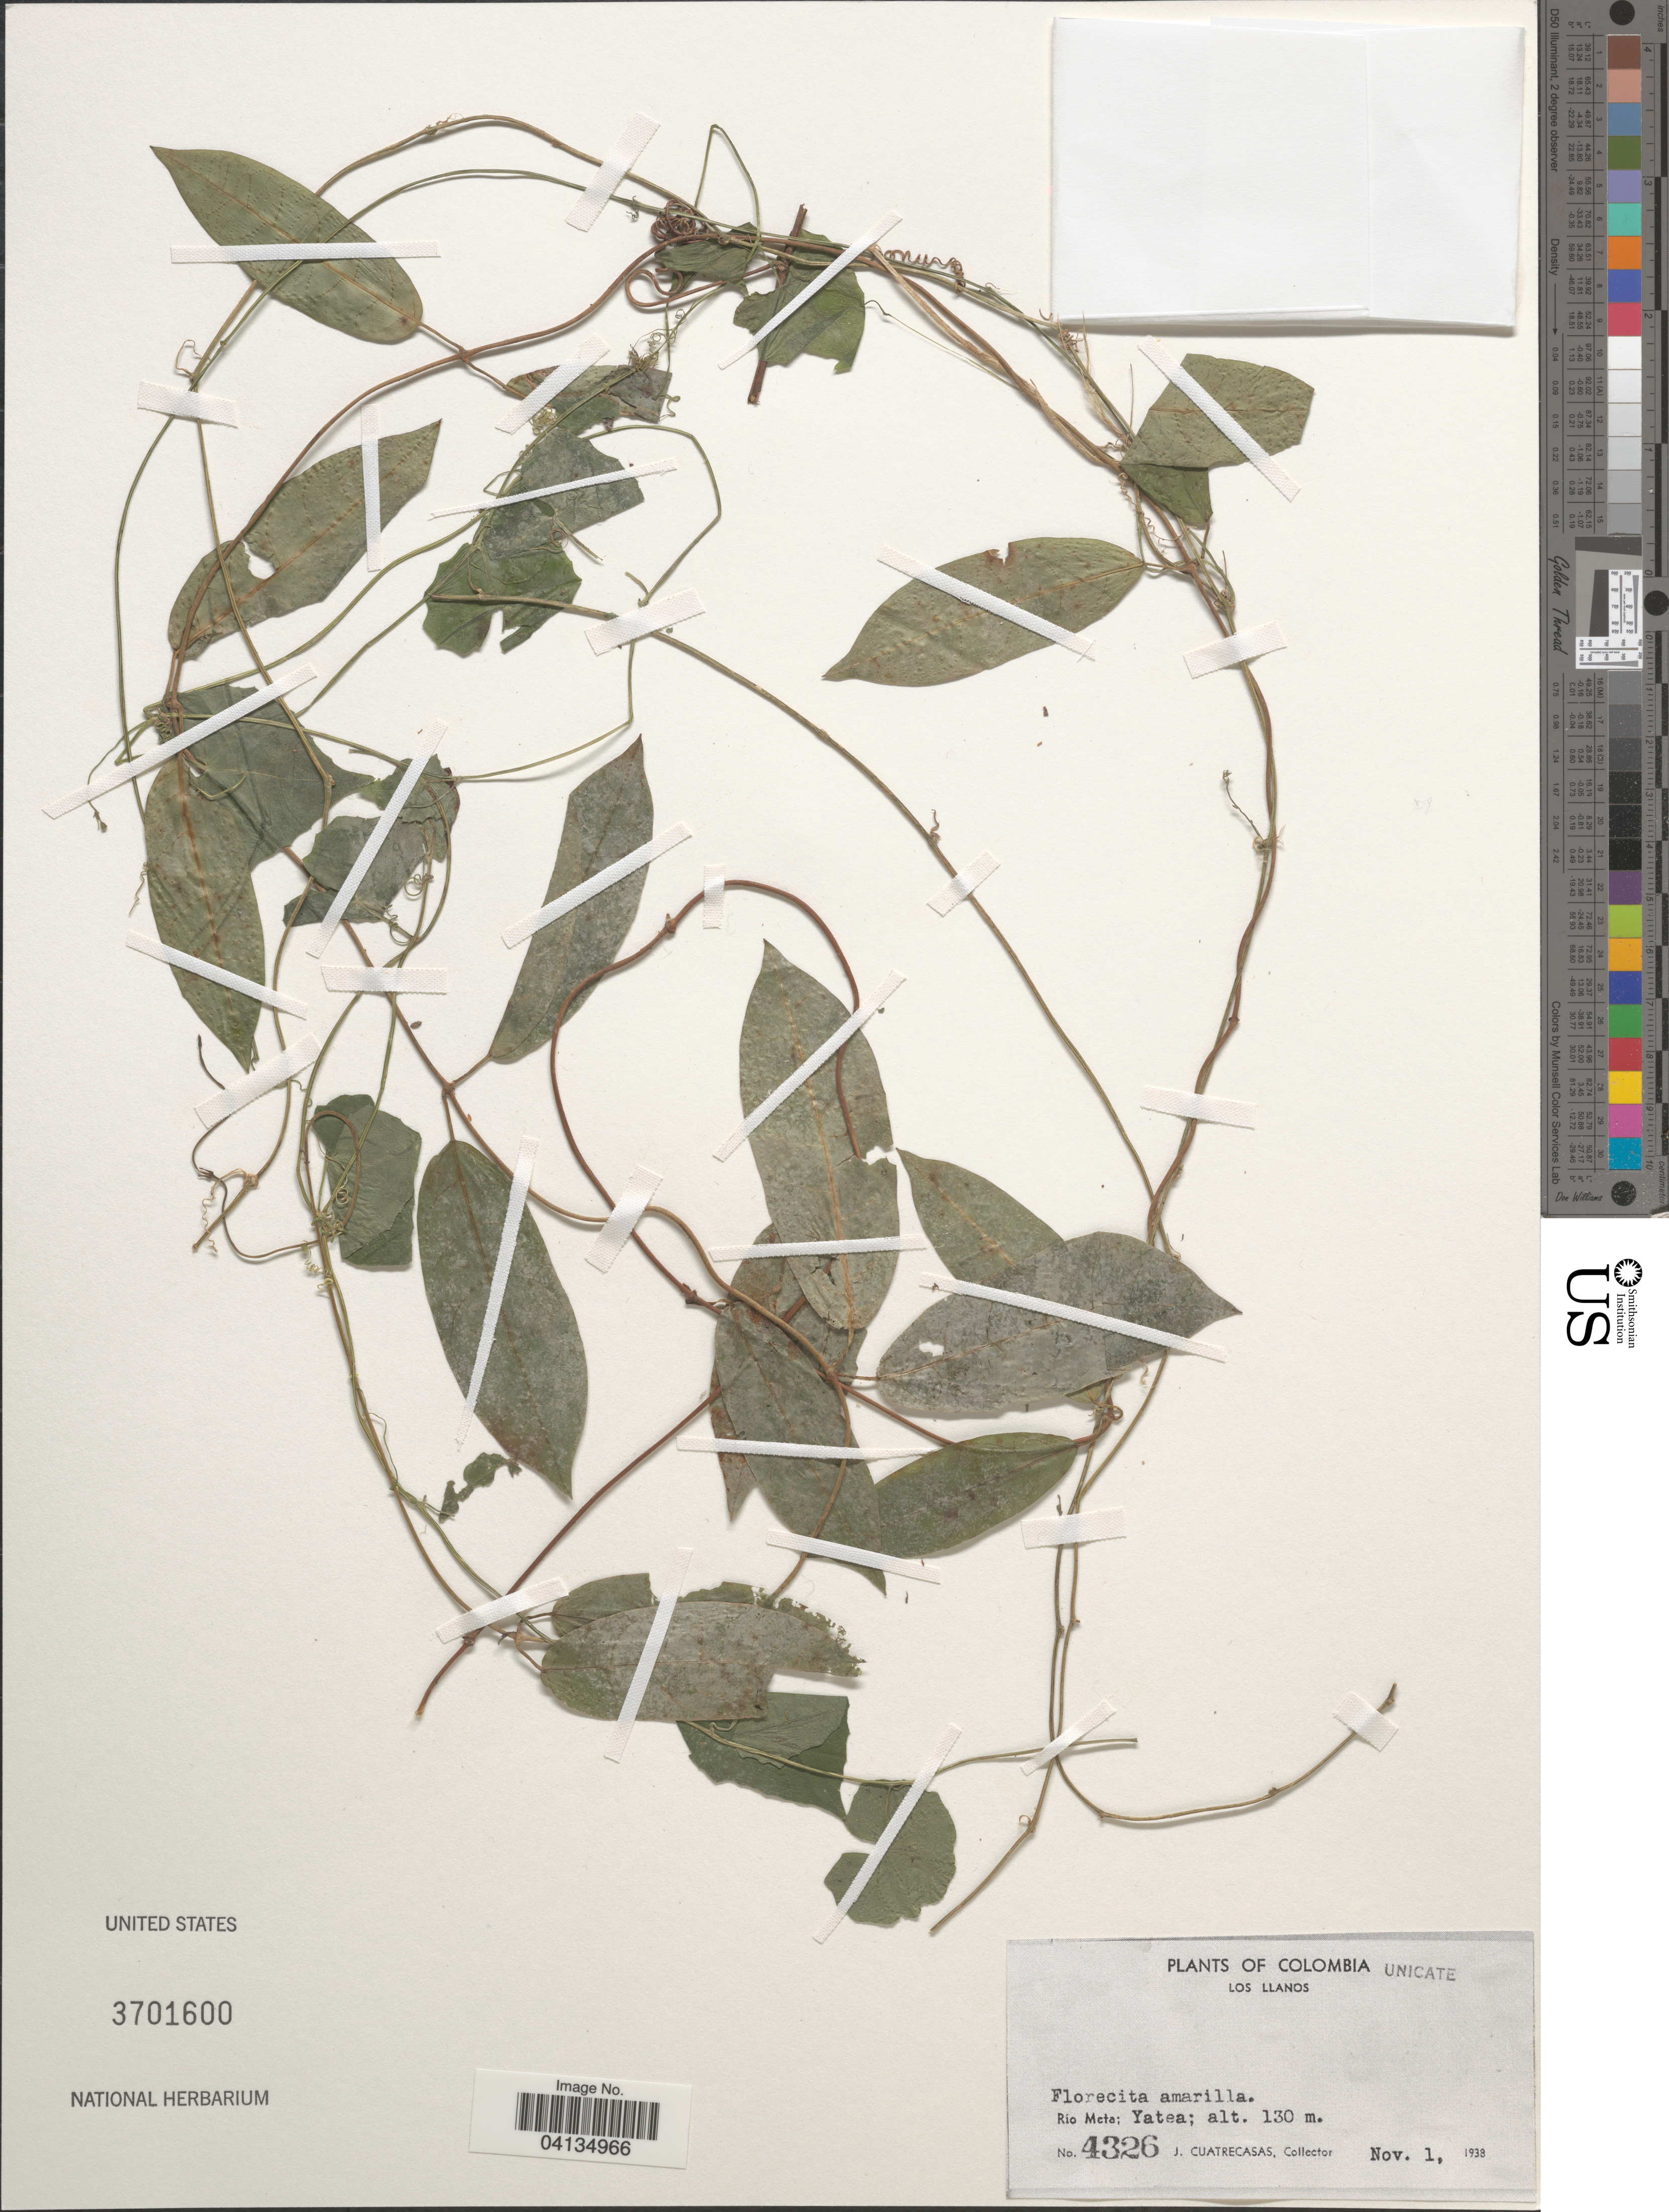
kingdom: Plantae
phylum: Tracheophyta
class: Magnoliopsida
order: Gentianales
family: Apocynaceae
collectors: J. Cuatrecasas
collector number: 4326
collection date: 1938-11-01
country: Colombia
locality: Los Llanos. Río Meta; Yatea.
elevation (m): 130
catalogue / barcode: US 3701600